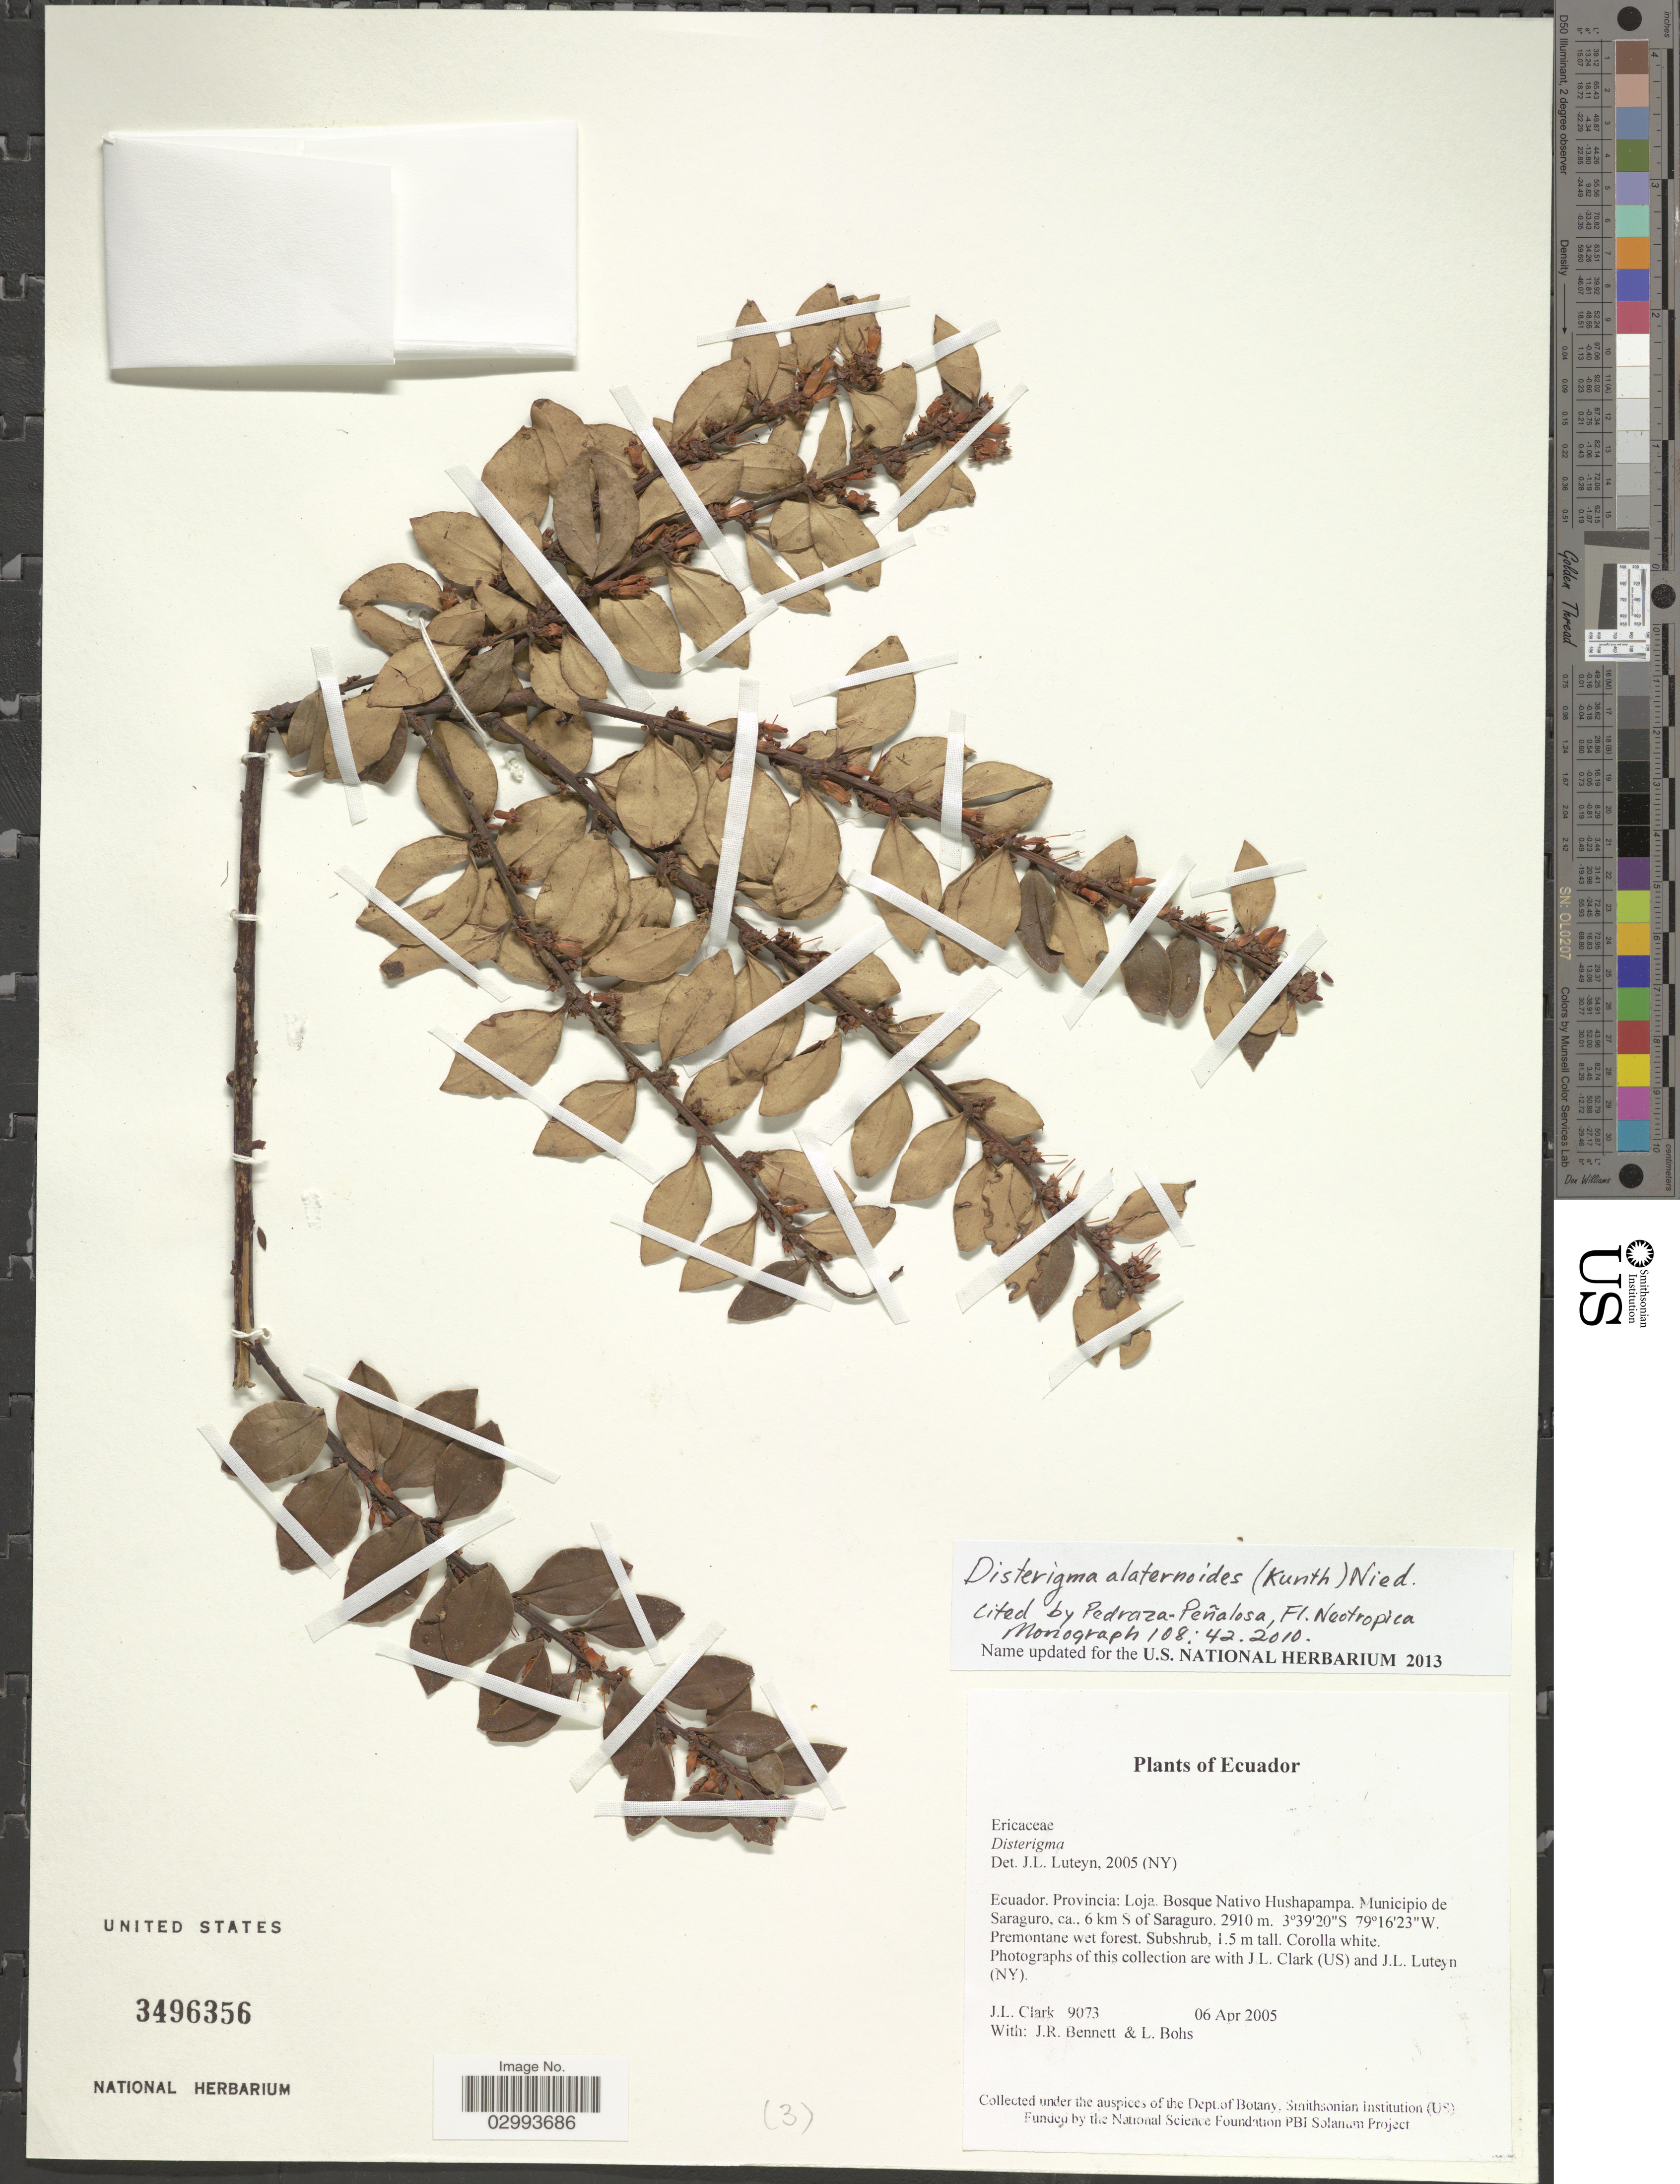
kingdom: Plantae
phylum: Tracheophyta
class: Magnoliopsida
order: Ericales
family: Ericaceae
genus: Disterigma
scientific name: Disterigma alaternoides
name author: (Kunth) Nied.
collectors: J. L. Clark, J. R. Bennett & L. A. Bohs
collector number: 9073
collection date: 2005-04-06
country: Ecuador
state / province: Loja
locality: Municipio de Saraguro, ca. 6 km S of Saraguro.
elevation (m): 2910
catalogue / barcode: US 3496356